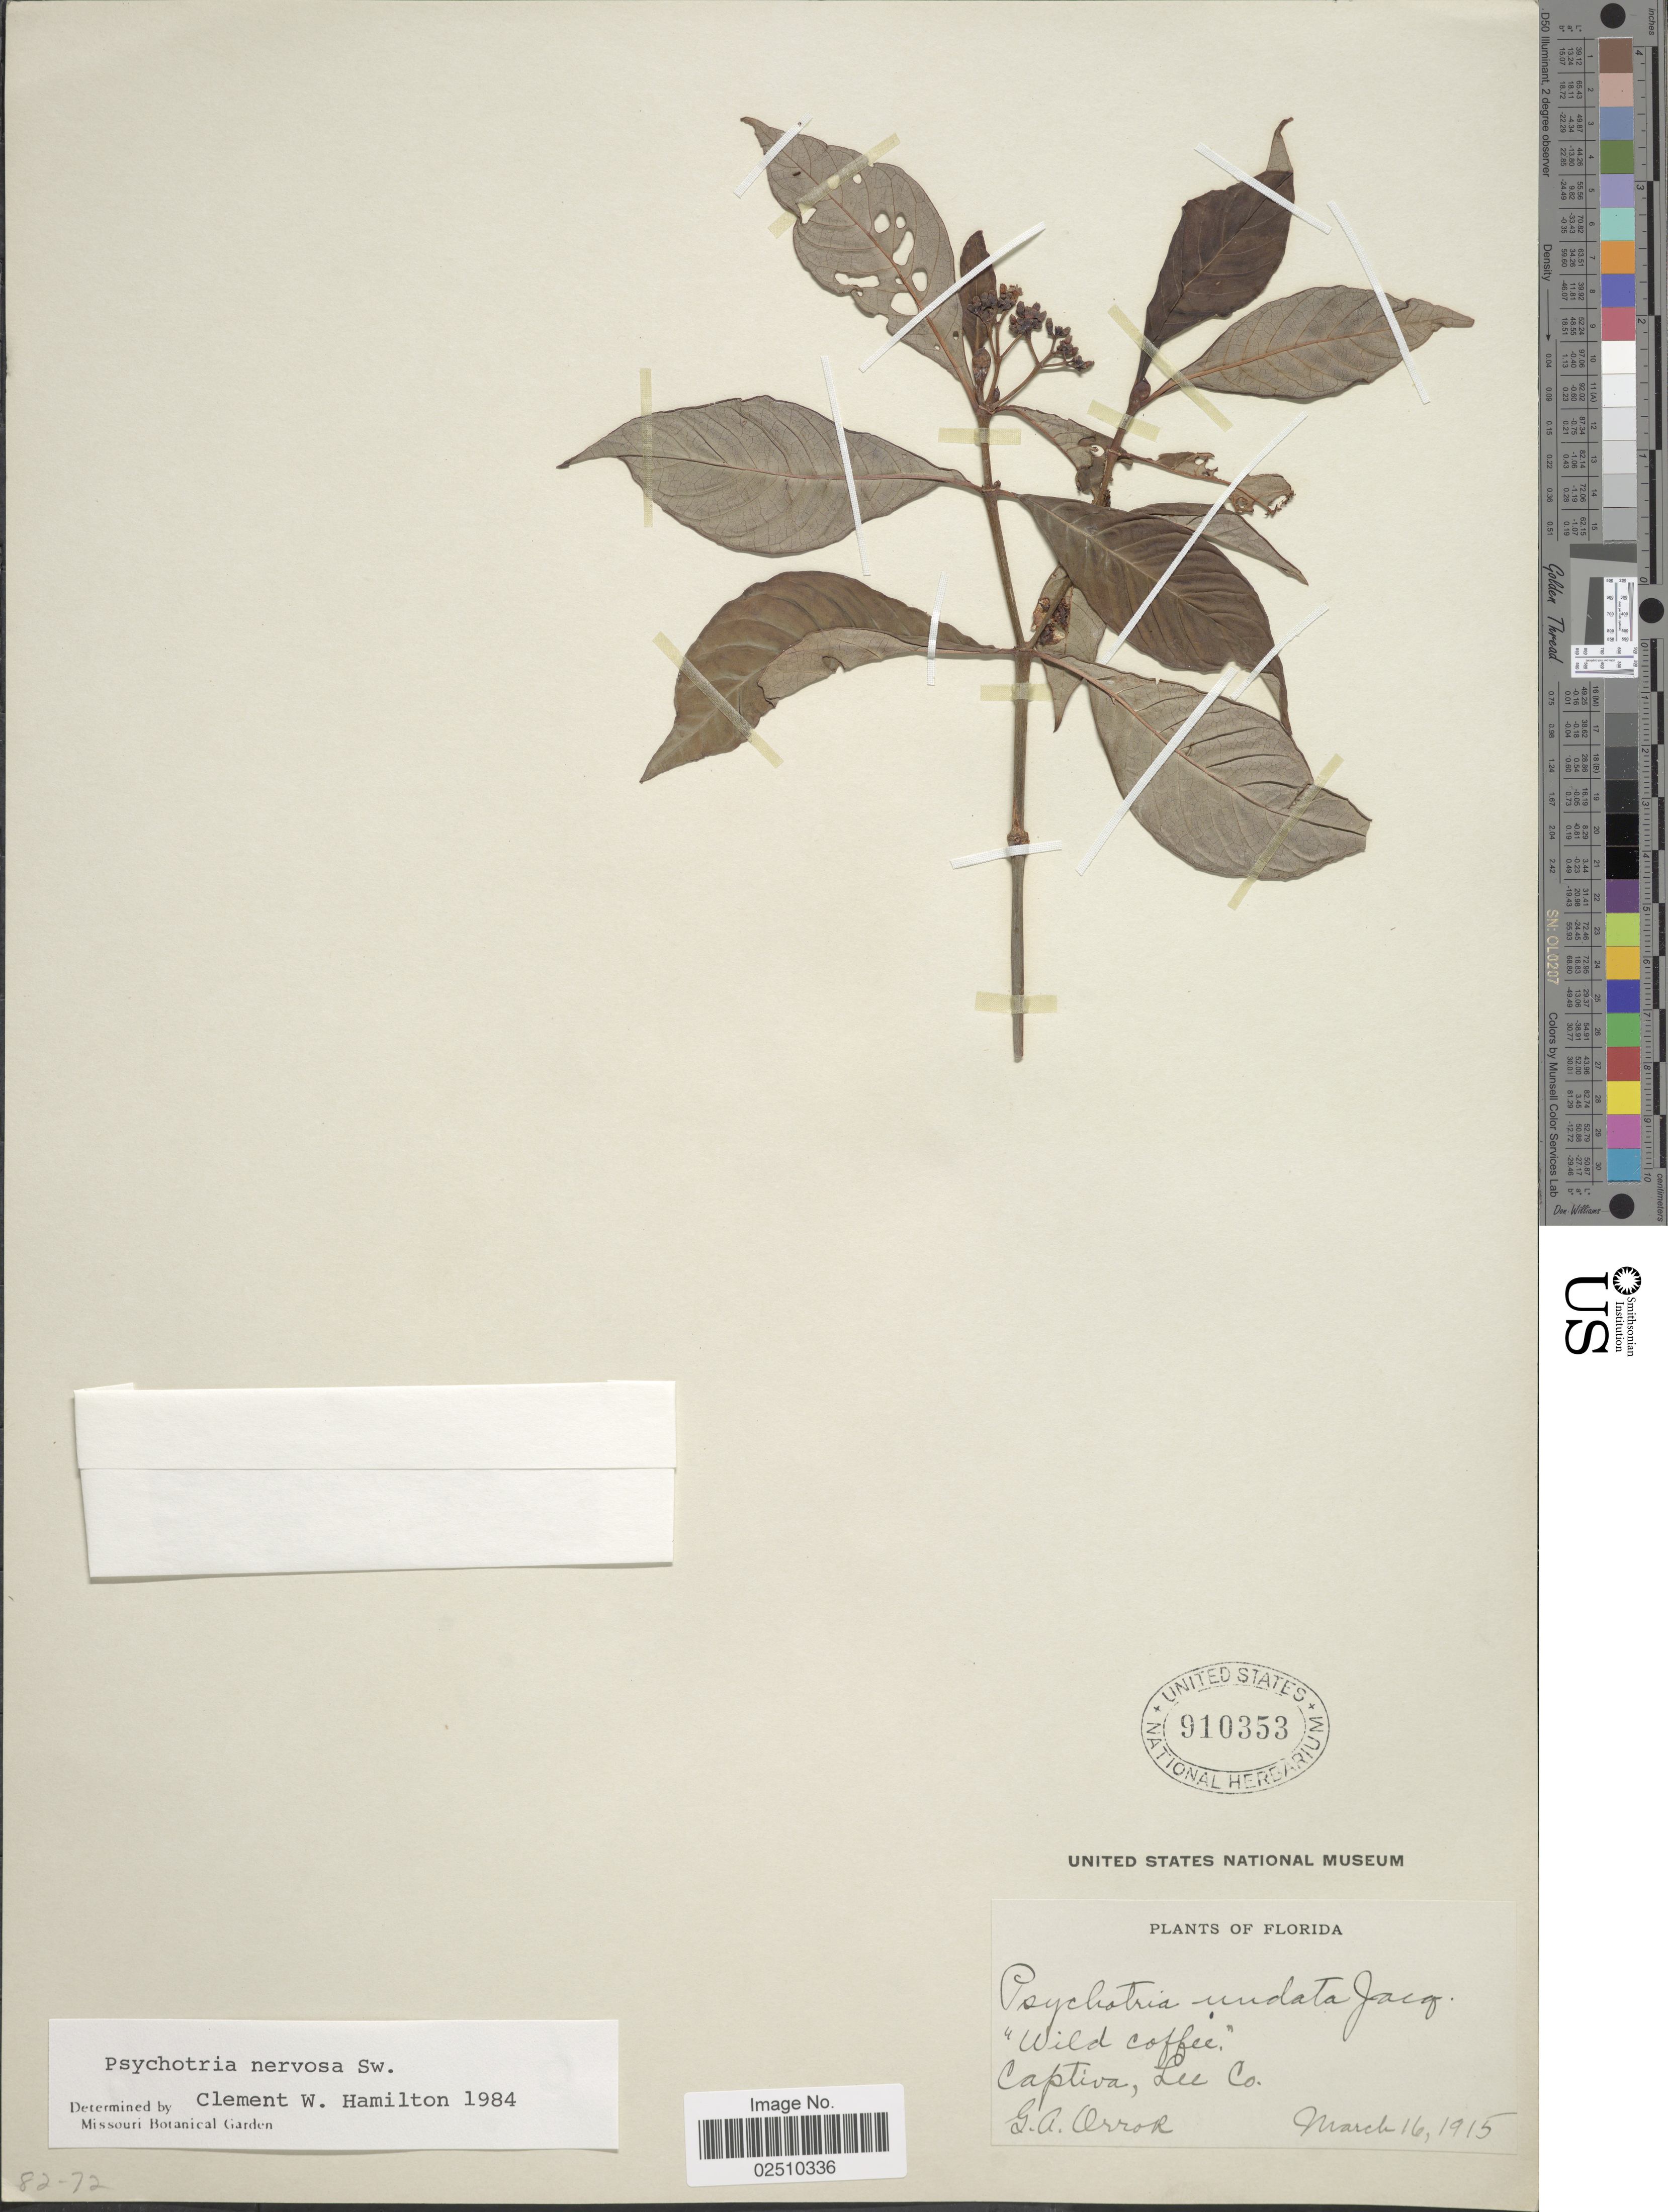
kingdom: Plantae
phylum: Tracheophyta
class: Magnoliopsida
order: Gentianales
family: Rubiaceae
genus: Psychotria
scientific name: Psychotria nervosa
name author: Sw.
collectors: G. Orrok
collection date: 1915-03-16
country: United States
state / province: Florida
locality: Captiva, Lee Co.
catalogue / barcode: US 910353